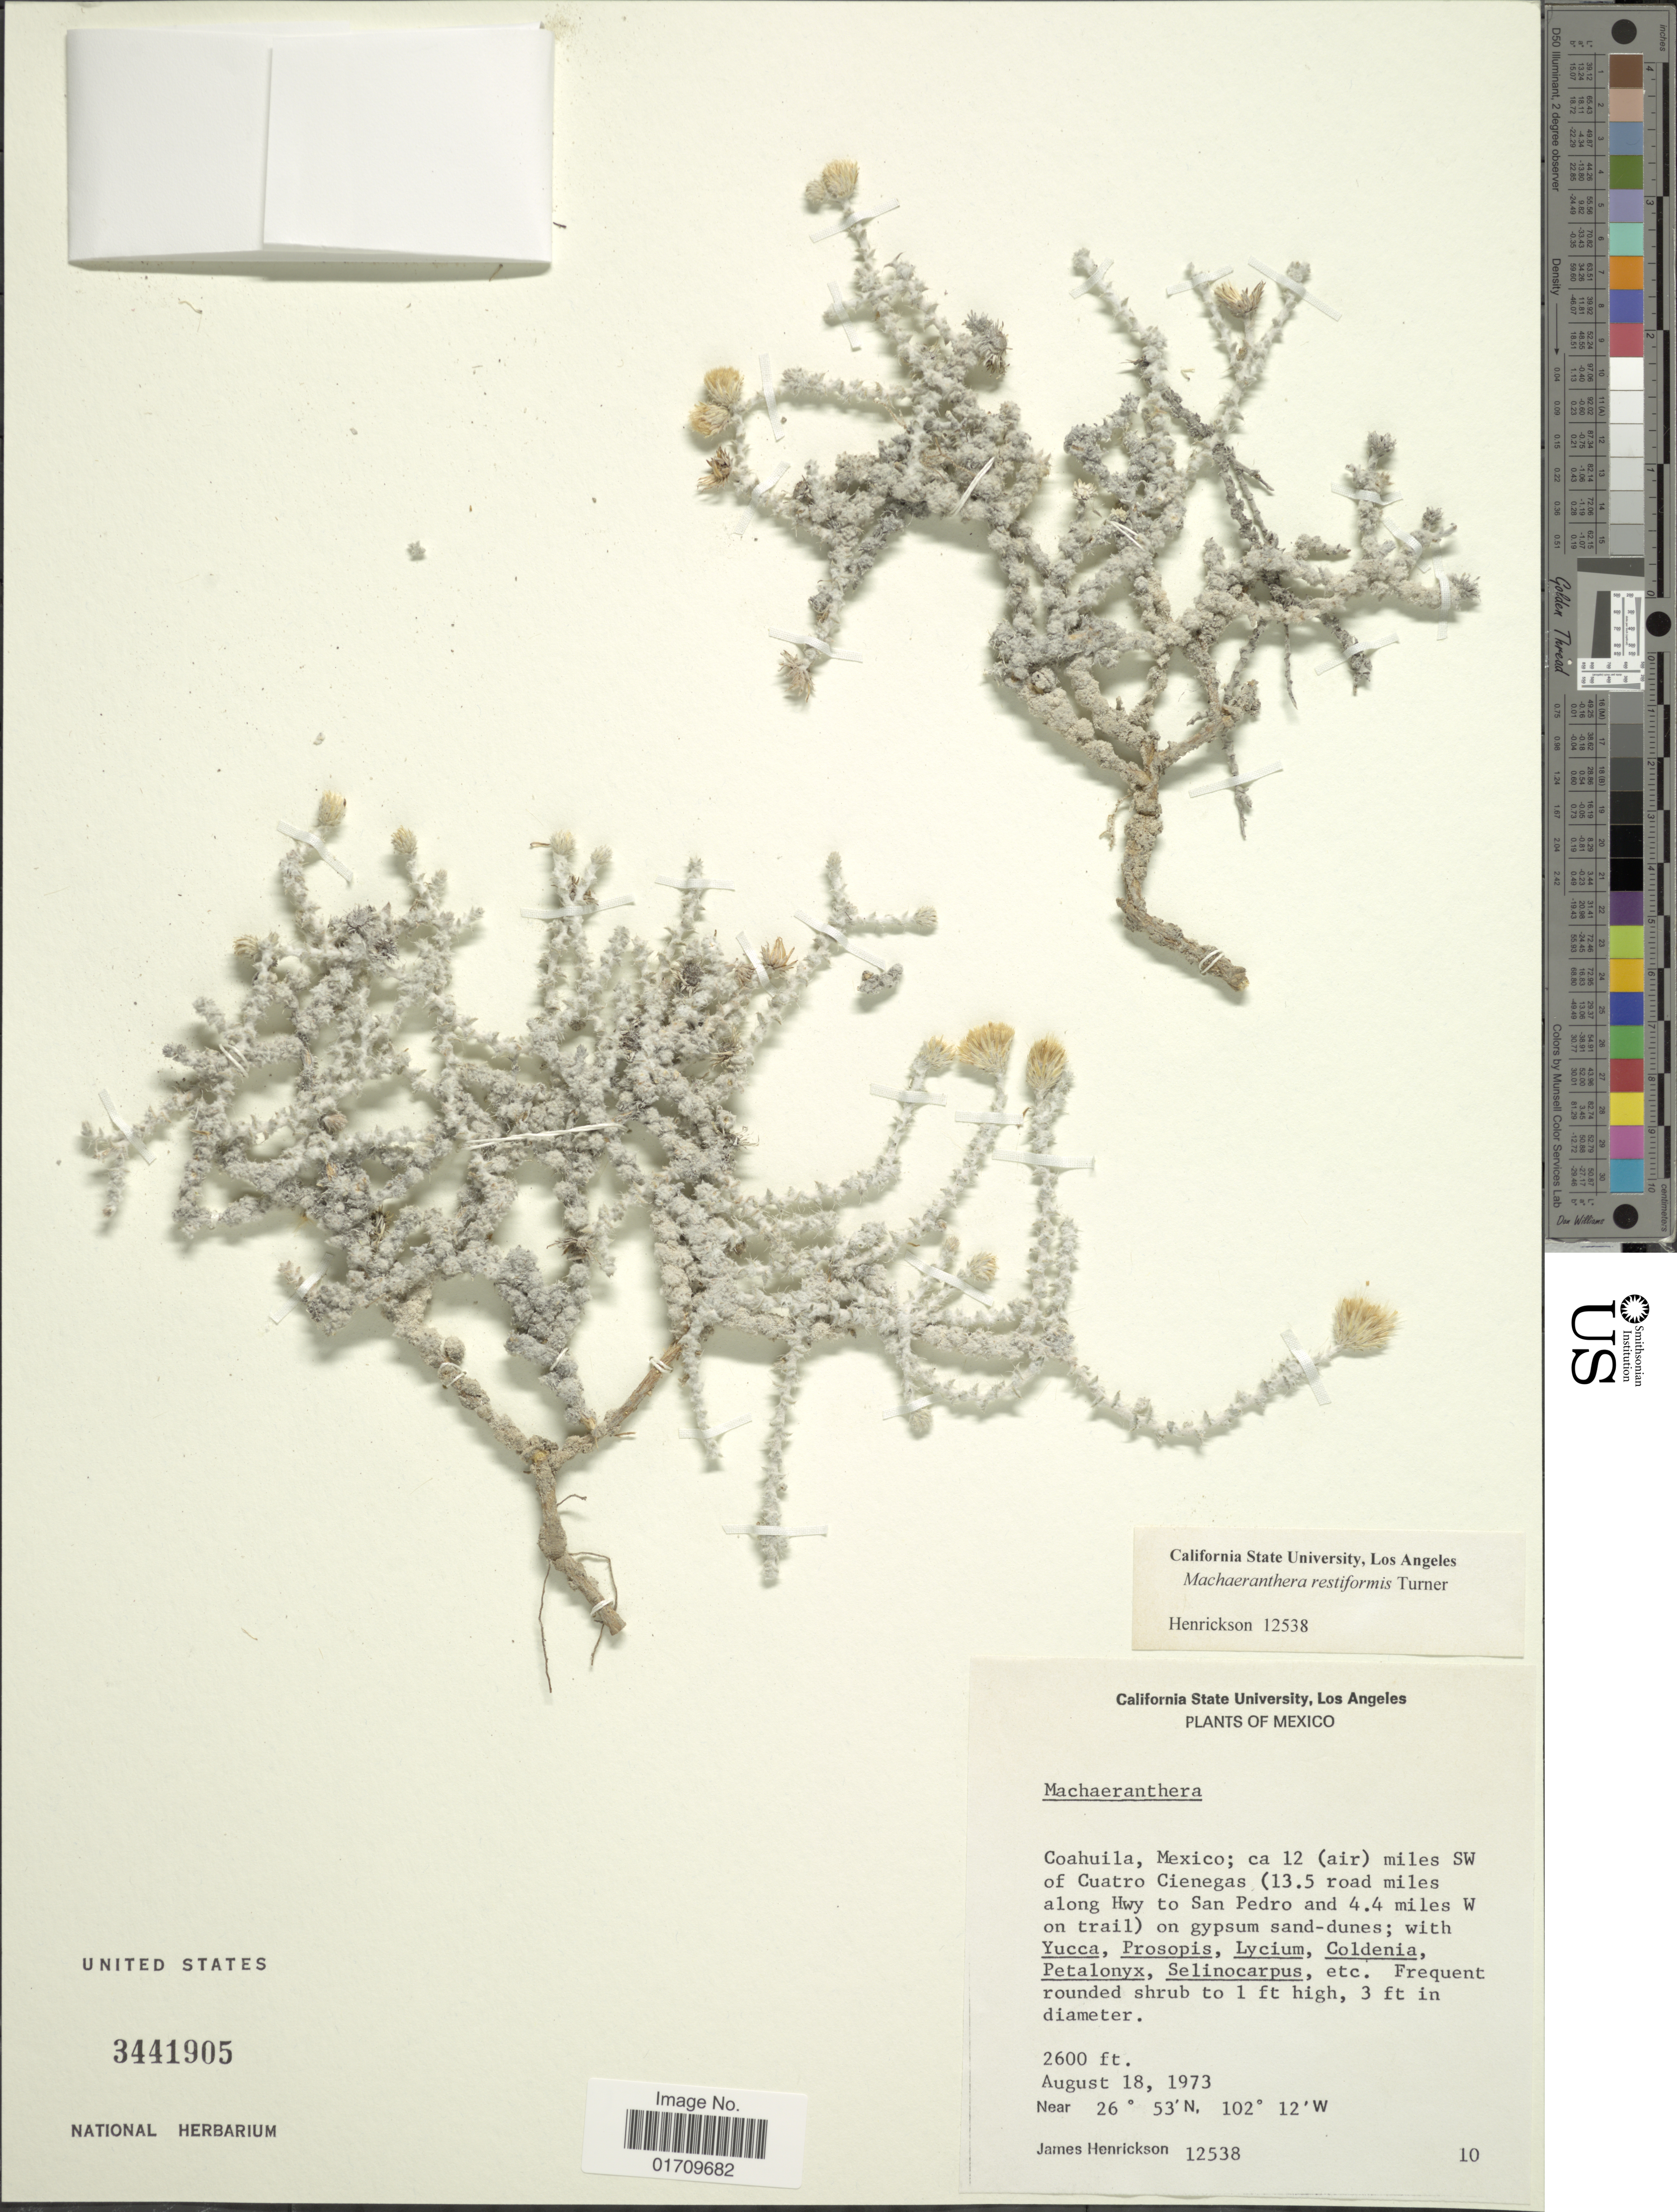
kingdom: Plantae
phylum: Tracheophyta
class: Magnoliopsida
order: Asterales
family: Asteraceae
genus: Machaeranthera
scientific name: Machaeranthera restiformis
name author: B.L. Turner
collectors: J. Henrickson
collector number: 12538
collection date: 1973-08-18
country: Mexico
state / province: Coahuila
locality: Ca 12 (air) miles SW of Cuatro Cienegas (13.5 road miles along Hwy to San Pedro and 4.4 miles W on trail)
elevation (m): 792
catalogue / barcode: US 3441905